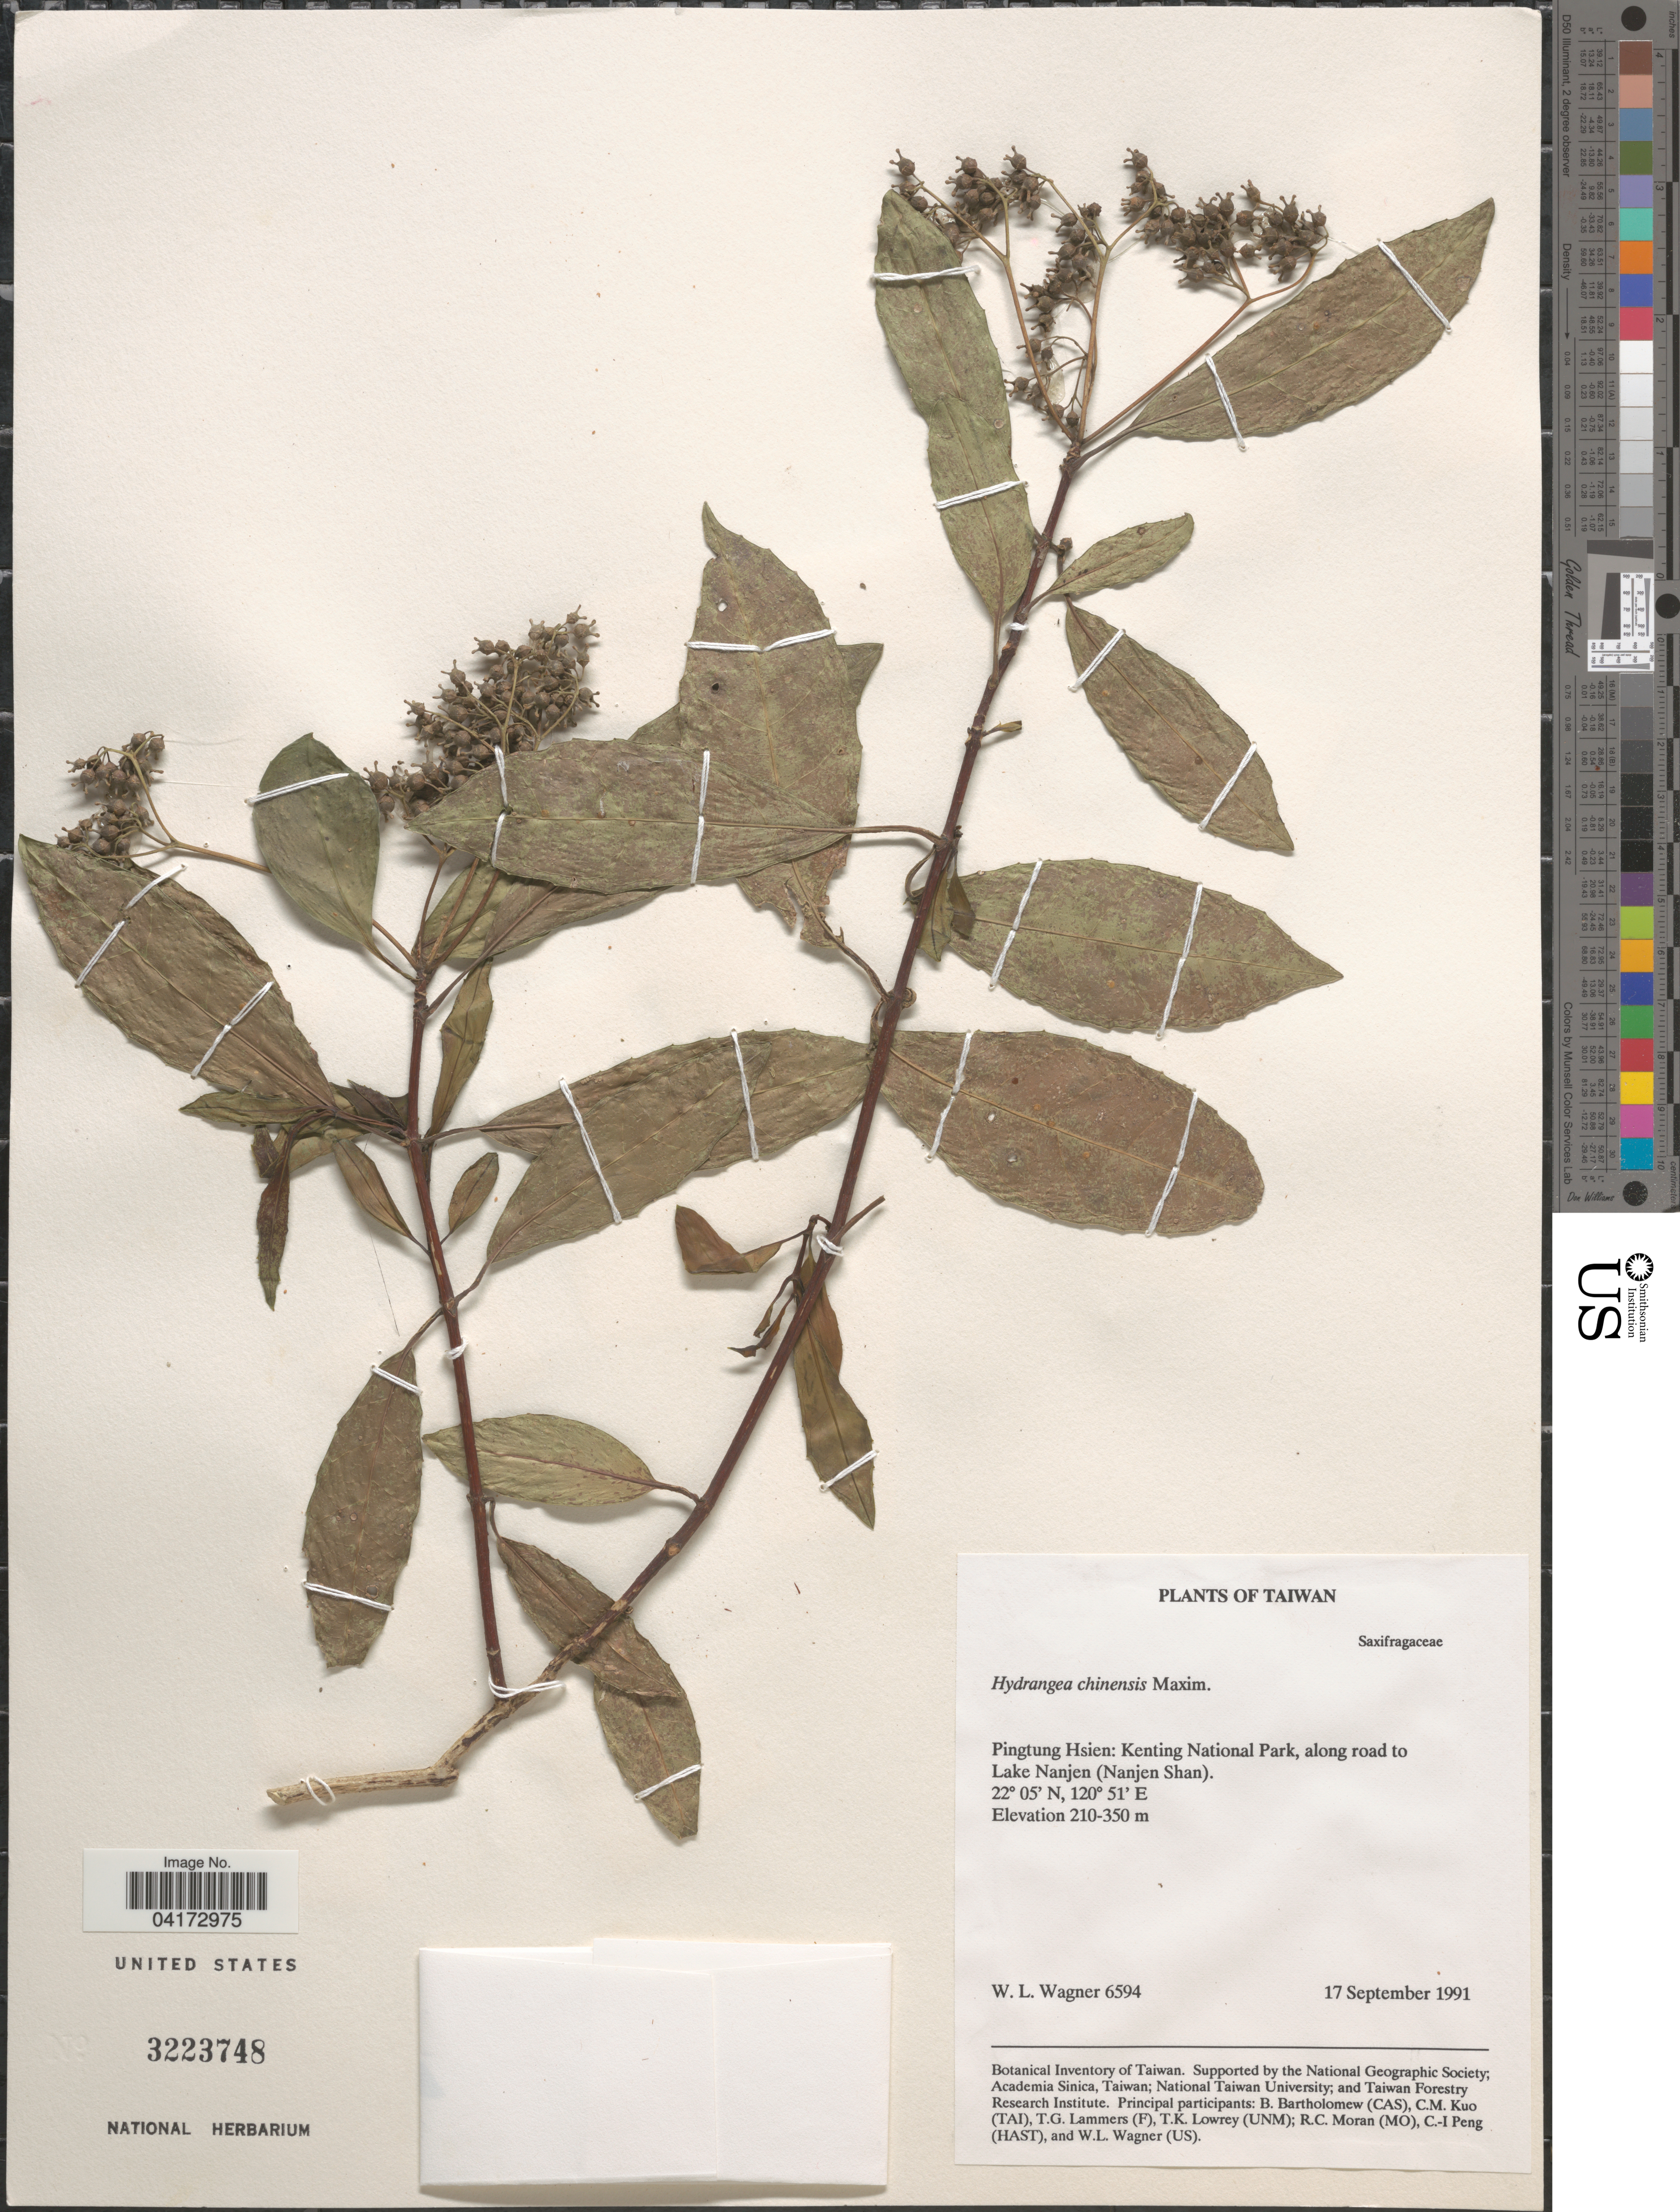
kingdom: Plantae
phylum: Tracheophyta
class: Magnoliopsida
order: Cornales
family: Hydrangeaceae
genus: Hydrangea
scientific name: Hydrangea chinensis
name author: Maxim.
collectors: W. L. Wagner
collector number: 6594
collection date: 1991-09-17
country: Taiwan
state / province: Pingtung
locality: Pingtung Hsien: Kenting National Park, along road to Lake Nanjen (Nanjen Shan).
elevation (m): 210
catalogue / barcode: US 3223748